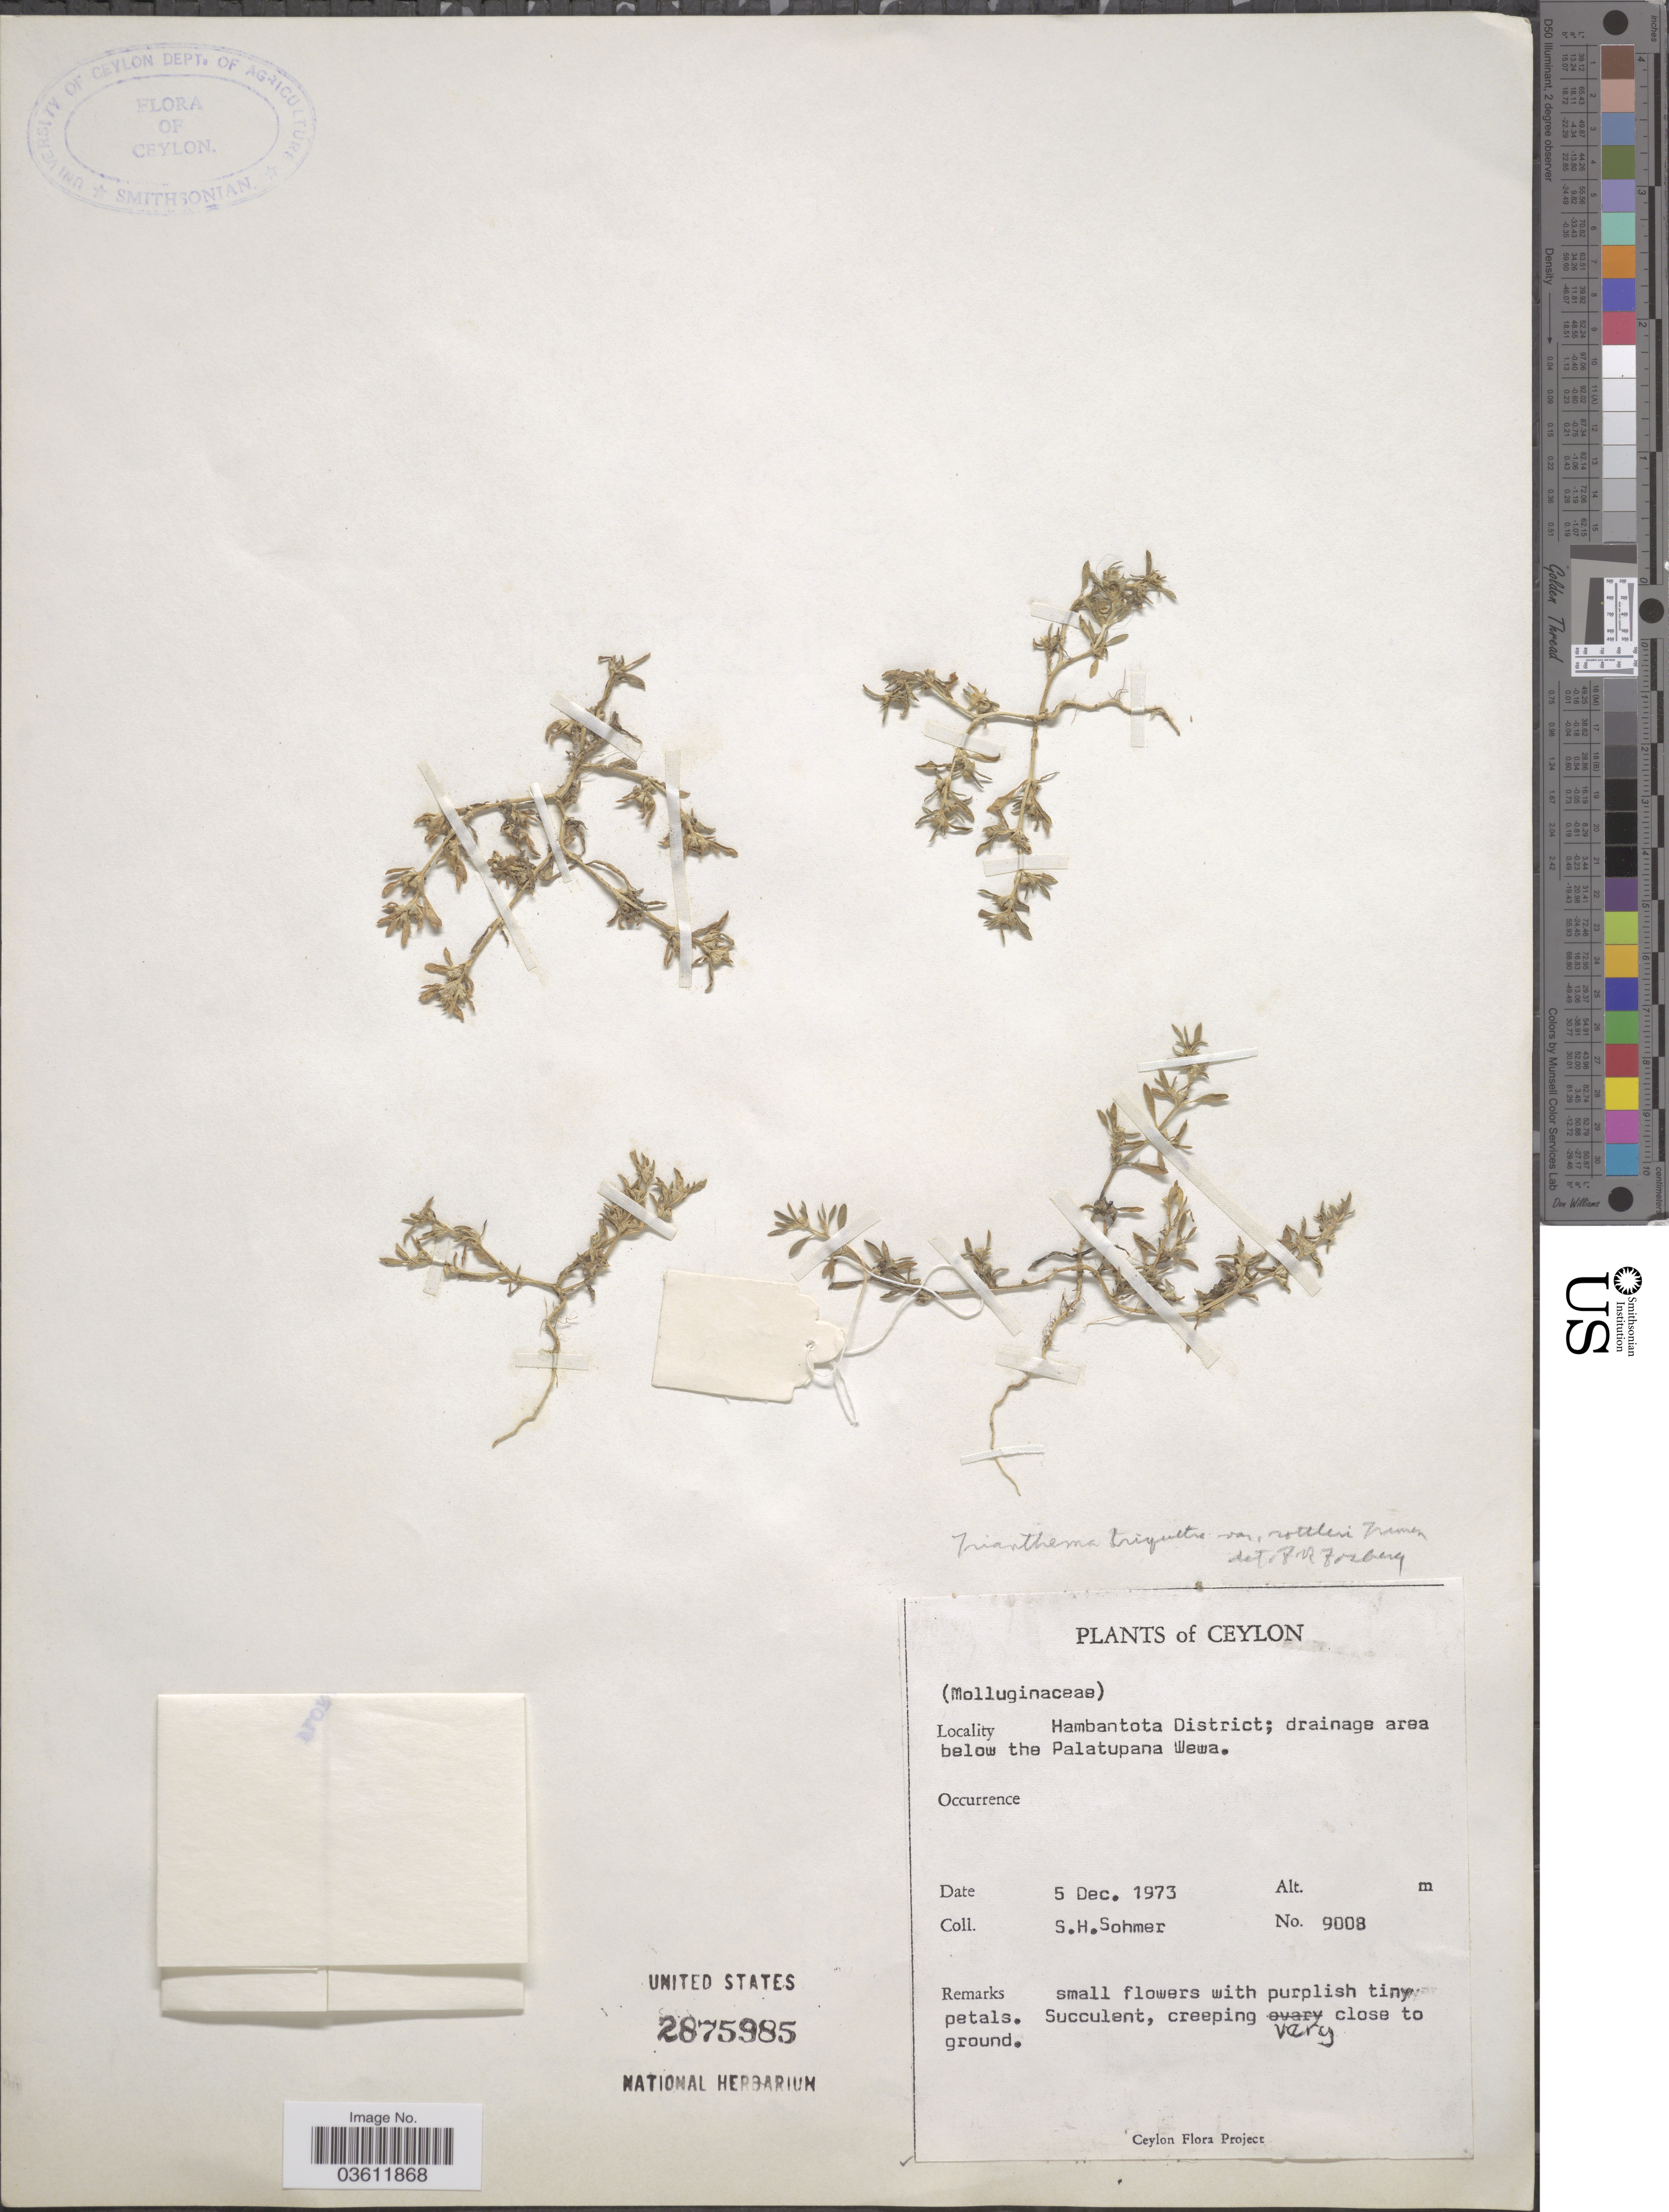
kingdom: Plantae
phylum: Tracheophyta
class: Magnoliopsida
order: Caryophyllales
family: Aizoaceae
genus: Trianthema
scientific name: Trianthema triquetrum var. rottleri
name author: Trimen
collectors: S. H. Sohmer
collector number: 9008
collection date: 1973-12-05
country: Sri Lanka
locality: Ceylon. Hambantota District; drainage area below the Palatupana Wewa.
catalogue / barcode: US 2875985